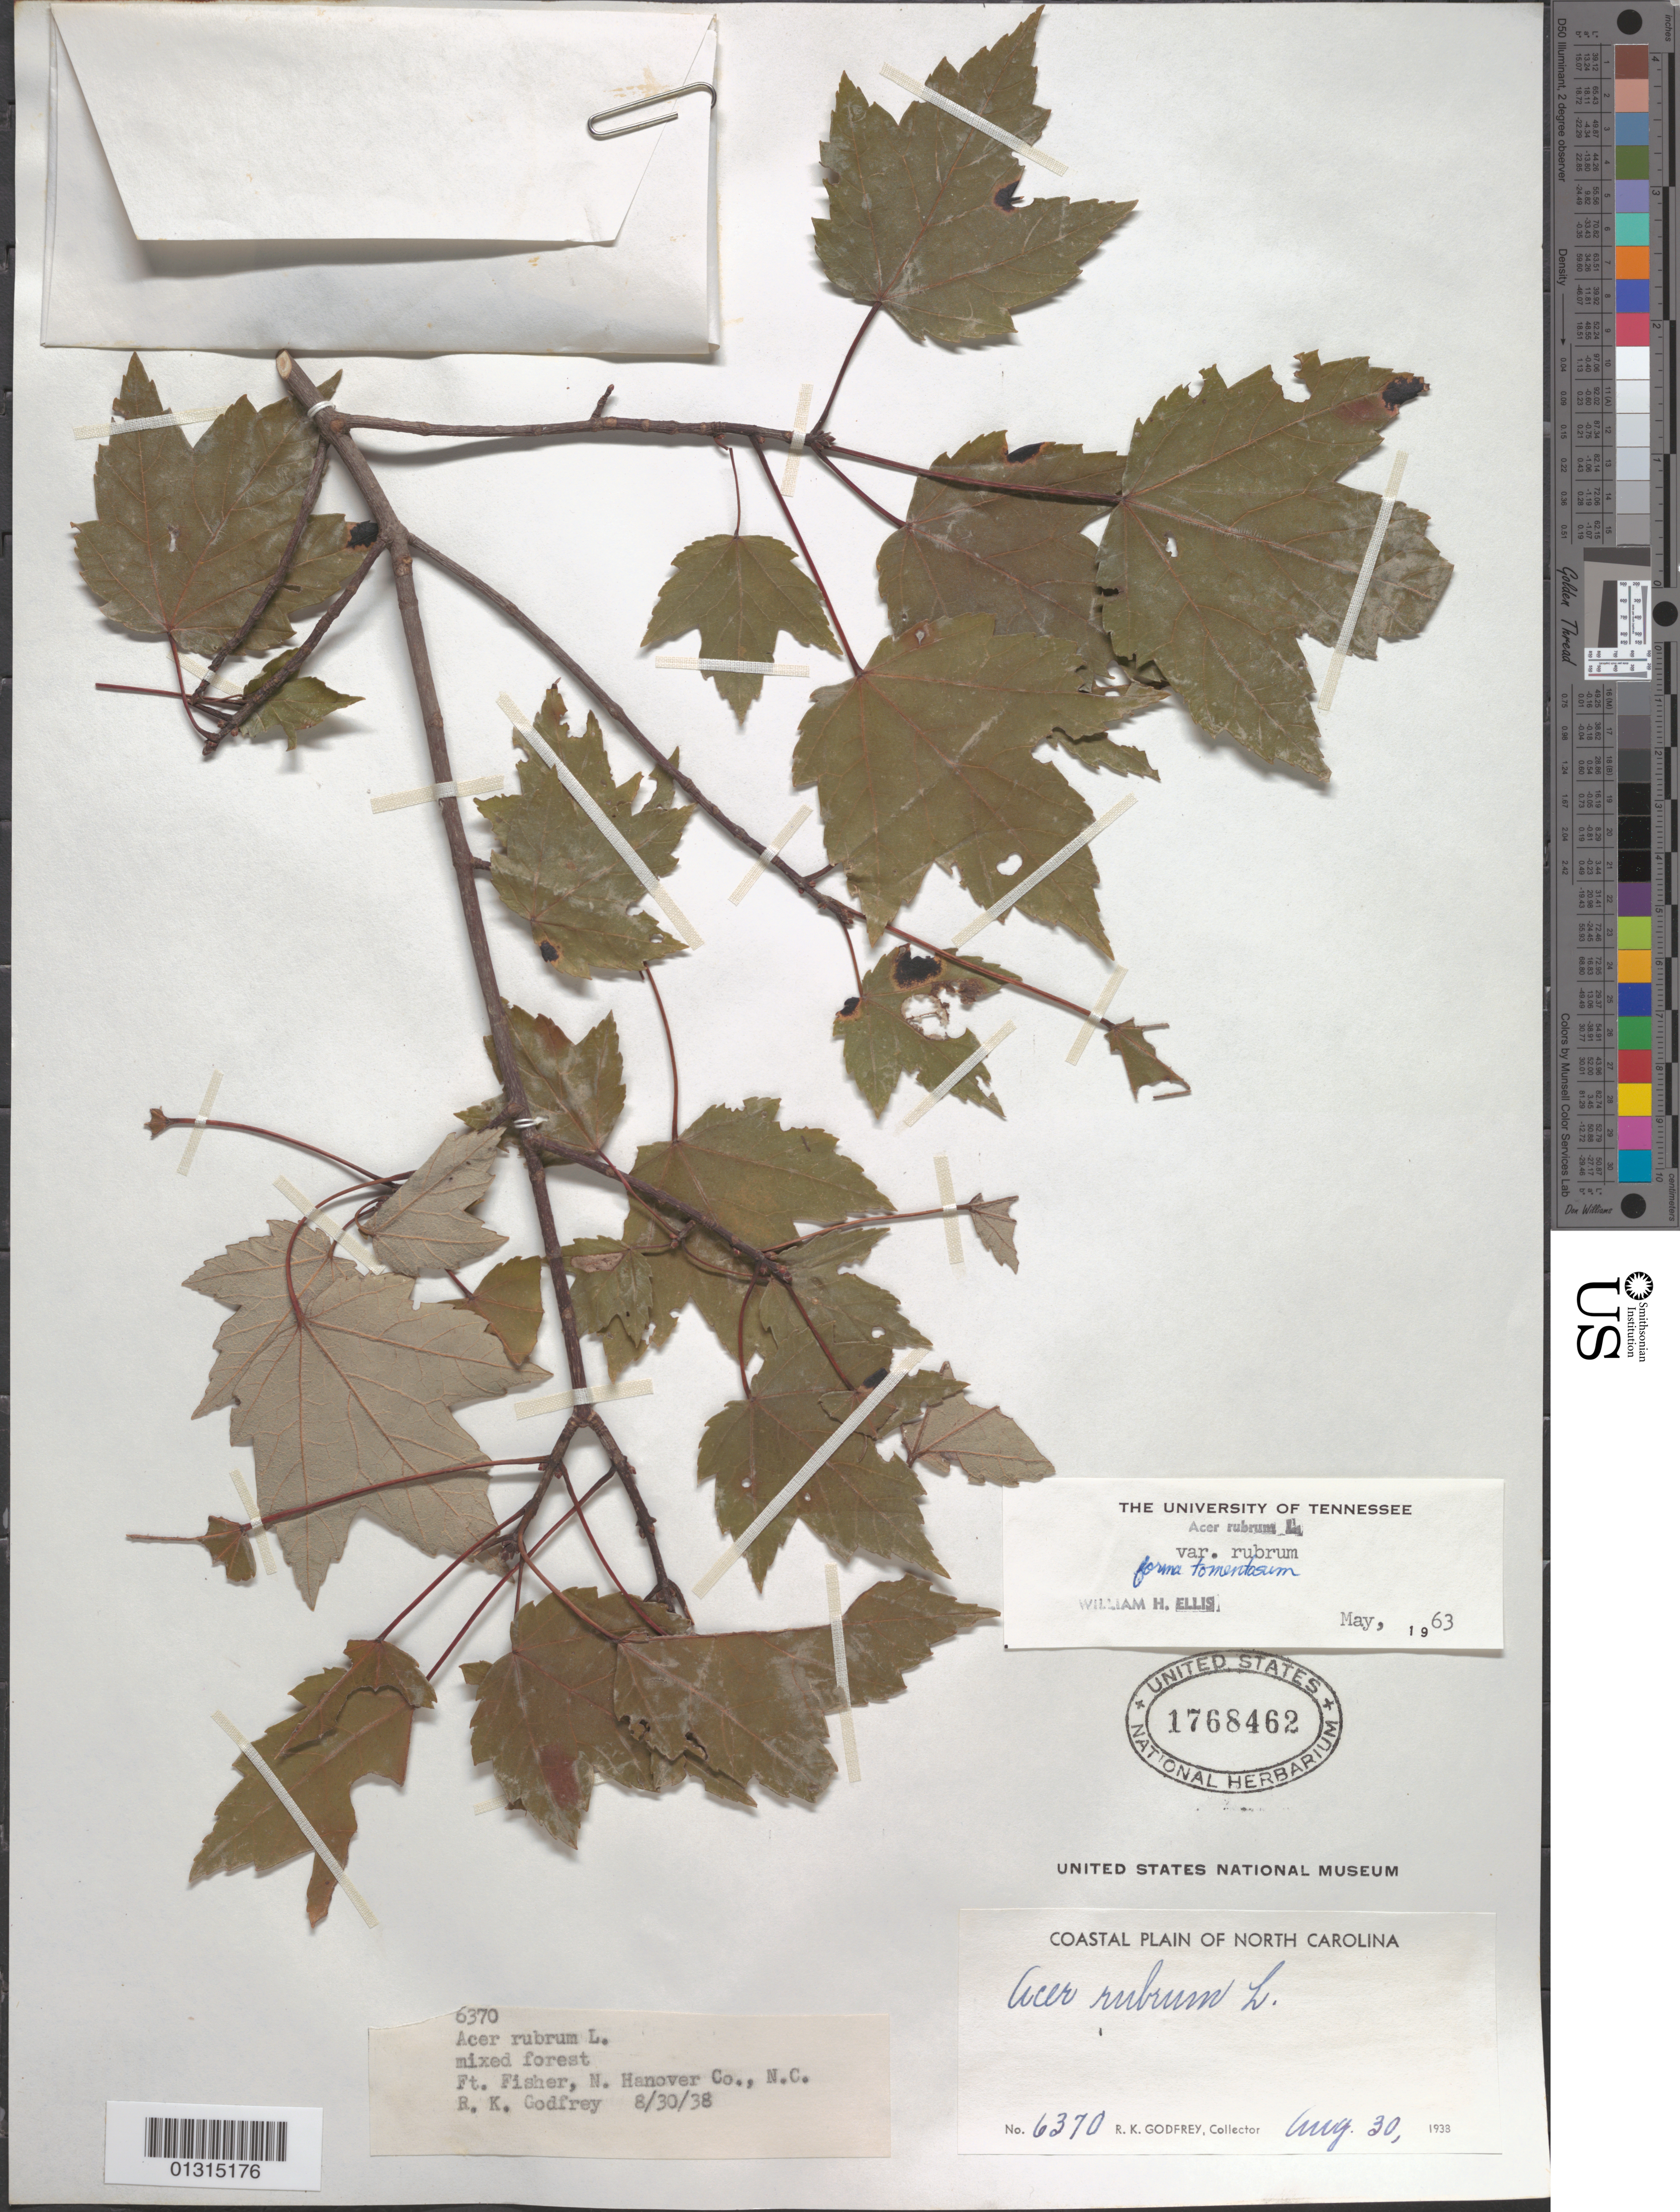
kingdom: Plantae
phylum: Tracheophyta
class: Magnoliopsida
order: Sapindales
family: Sapindaceae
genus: Acer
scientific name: Acer rubrum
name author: L.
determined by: Ellis, W. H.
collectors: R. K. Godfrey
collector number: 6370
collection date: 1938-08-30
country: United States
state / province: North Carolina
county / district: Hanover County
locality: N Hanover County, Ft. Fisher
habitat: Mixed forest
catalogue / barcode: US 1768462